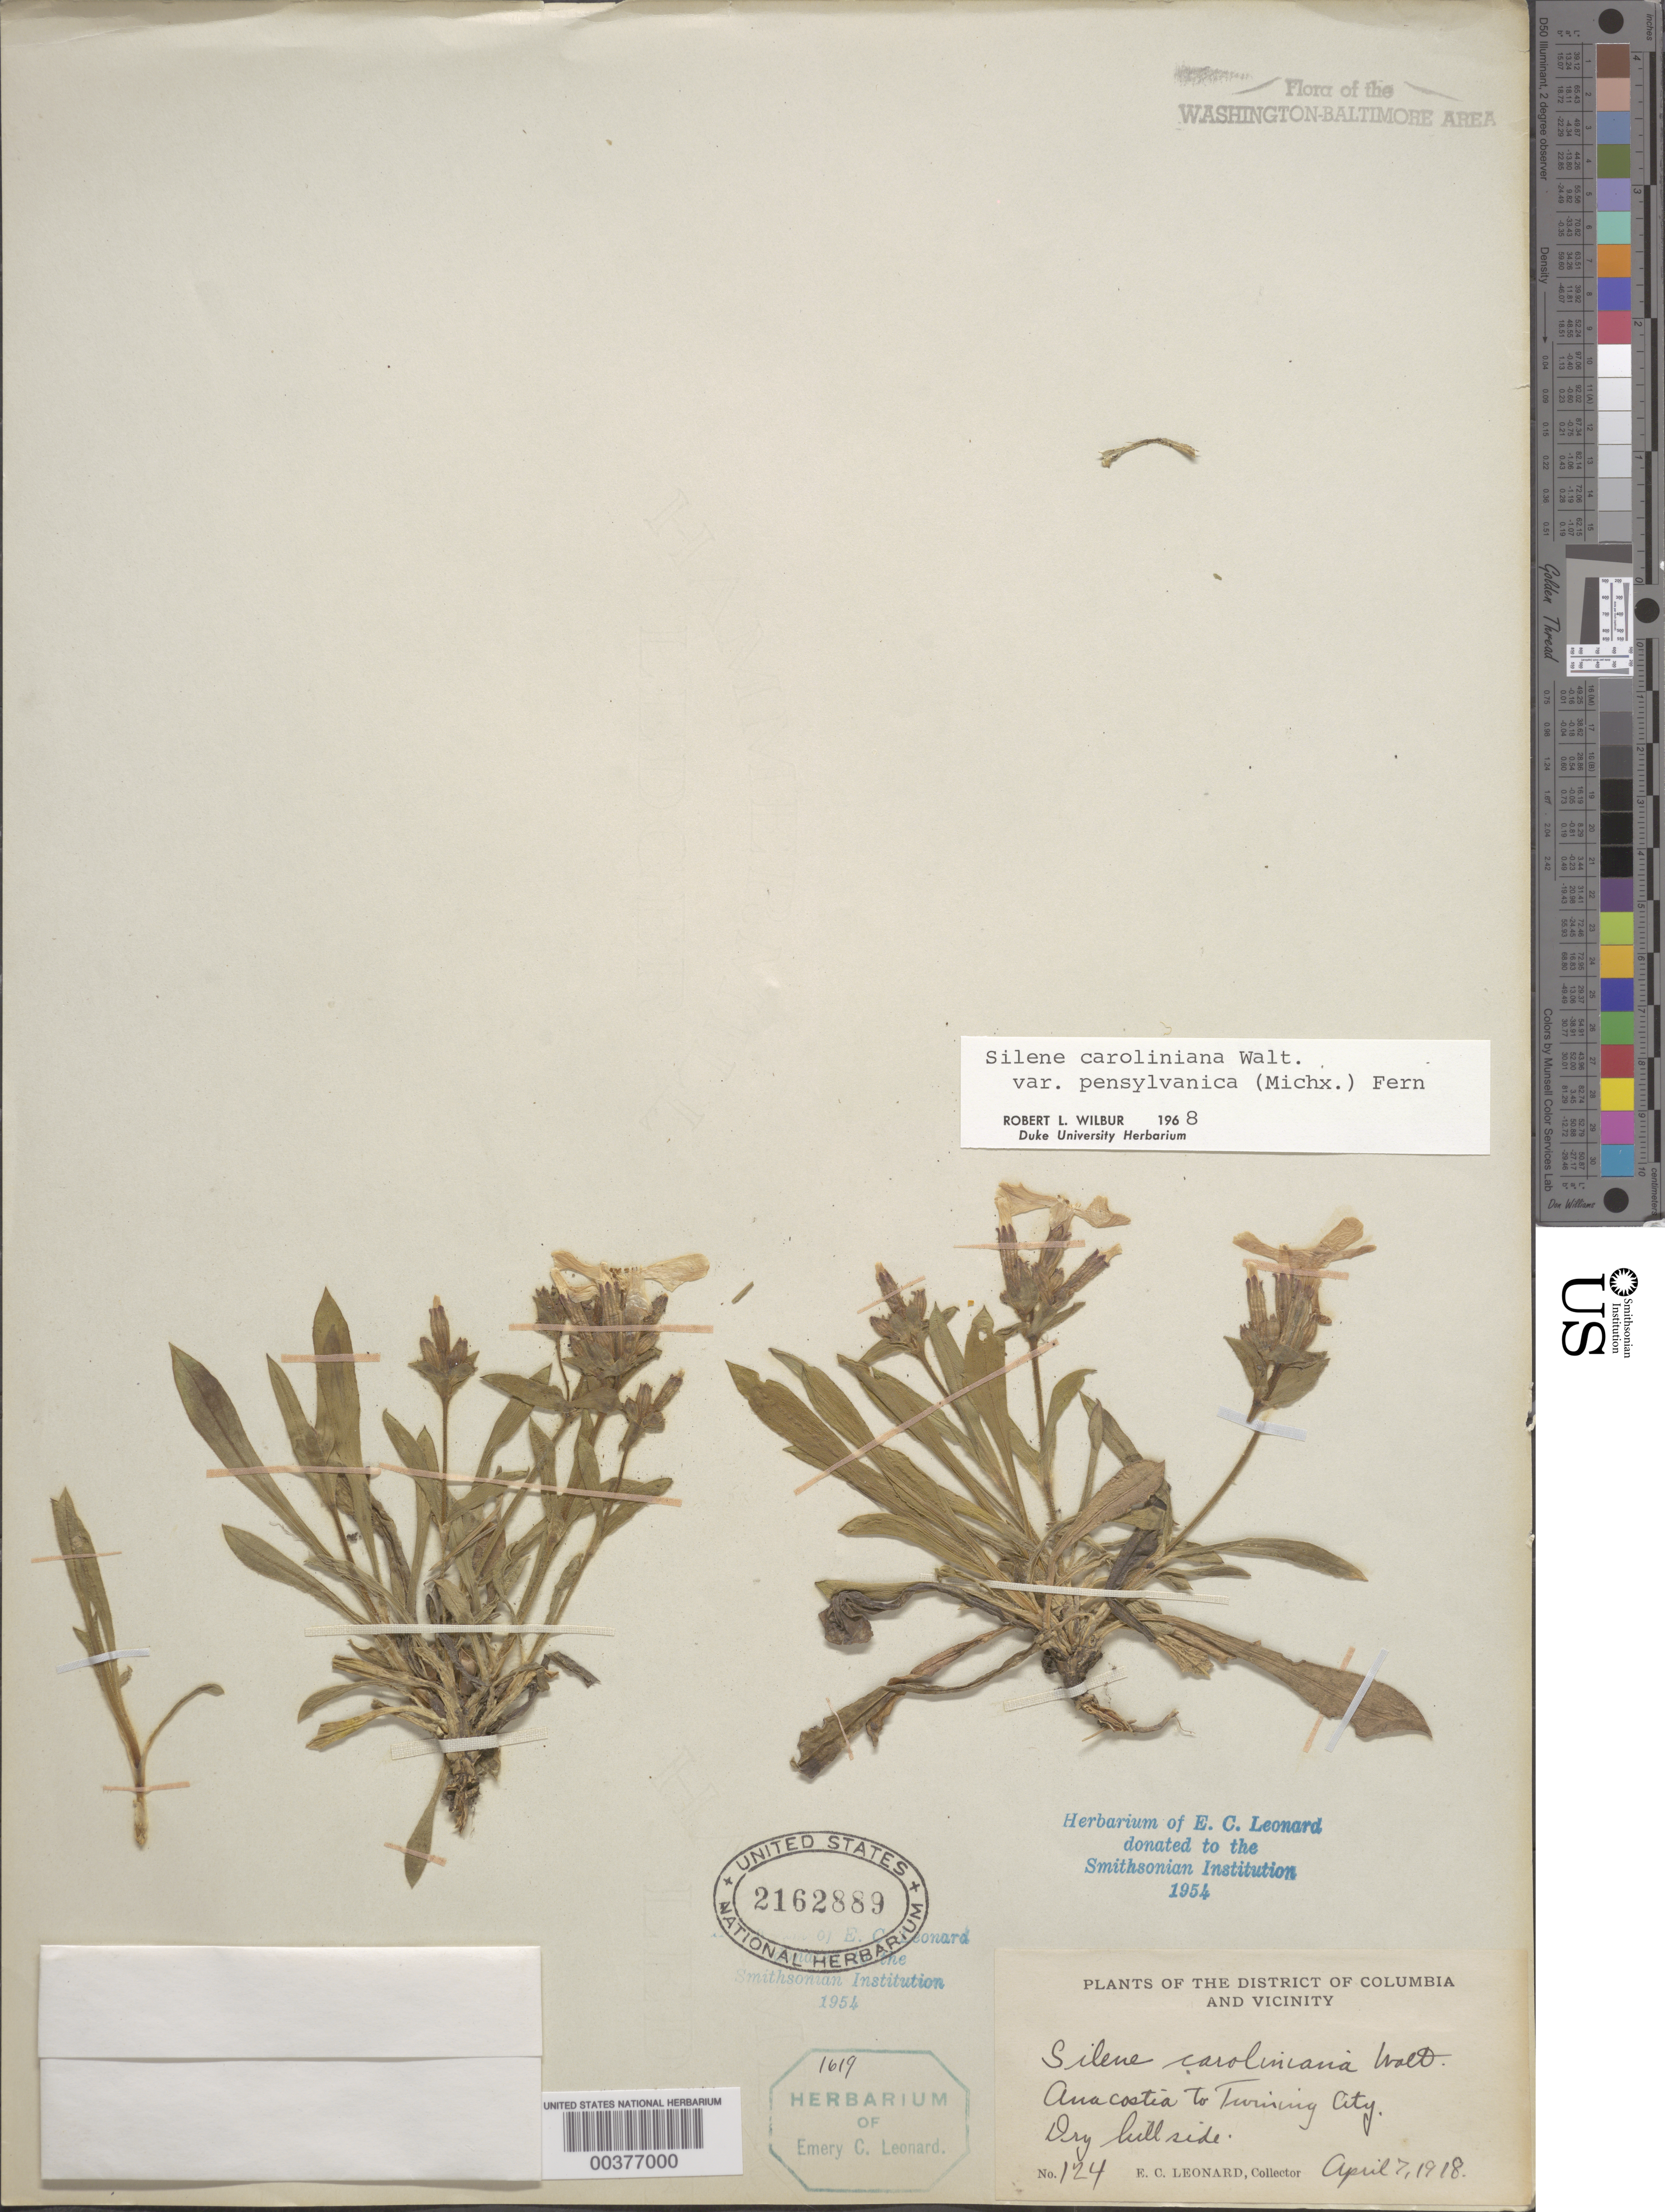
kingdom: Plantae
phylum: Tracheophyta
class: Magnoliopsida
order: Caryophyllales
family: Caryophyllaceae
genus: Silene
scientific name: Silene caroliniana var. pensylvanica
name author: (Michx.) Fernald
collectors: E. C. Leonard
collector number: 124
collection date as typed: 07 Apr 1918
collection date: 1918-04-07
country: United States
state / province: District of Columbia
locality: Anacostia to Twining City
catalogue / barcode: US 2162889